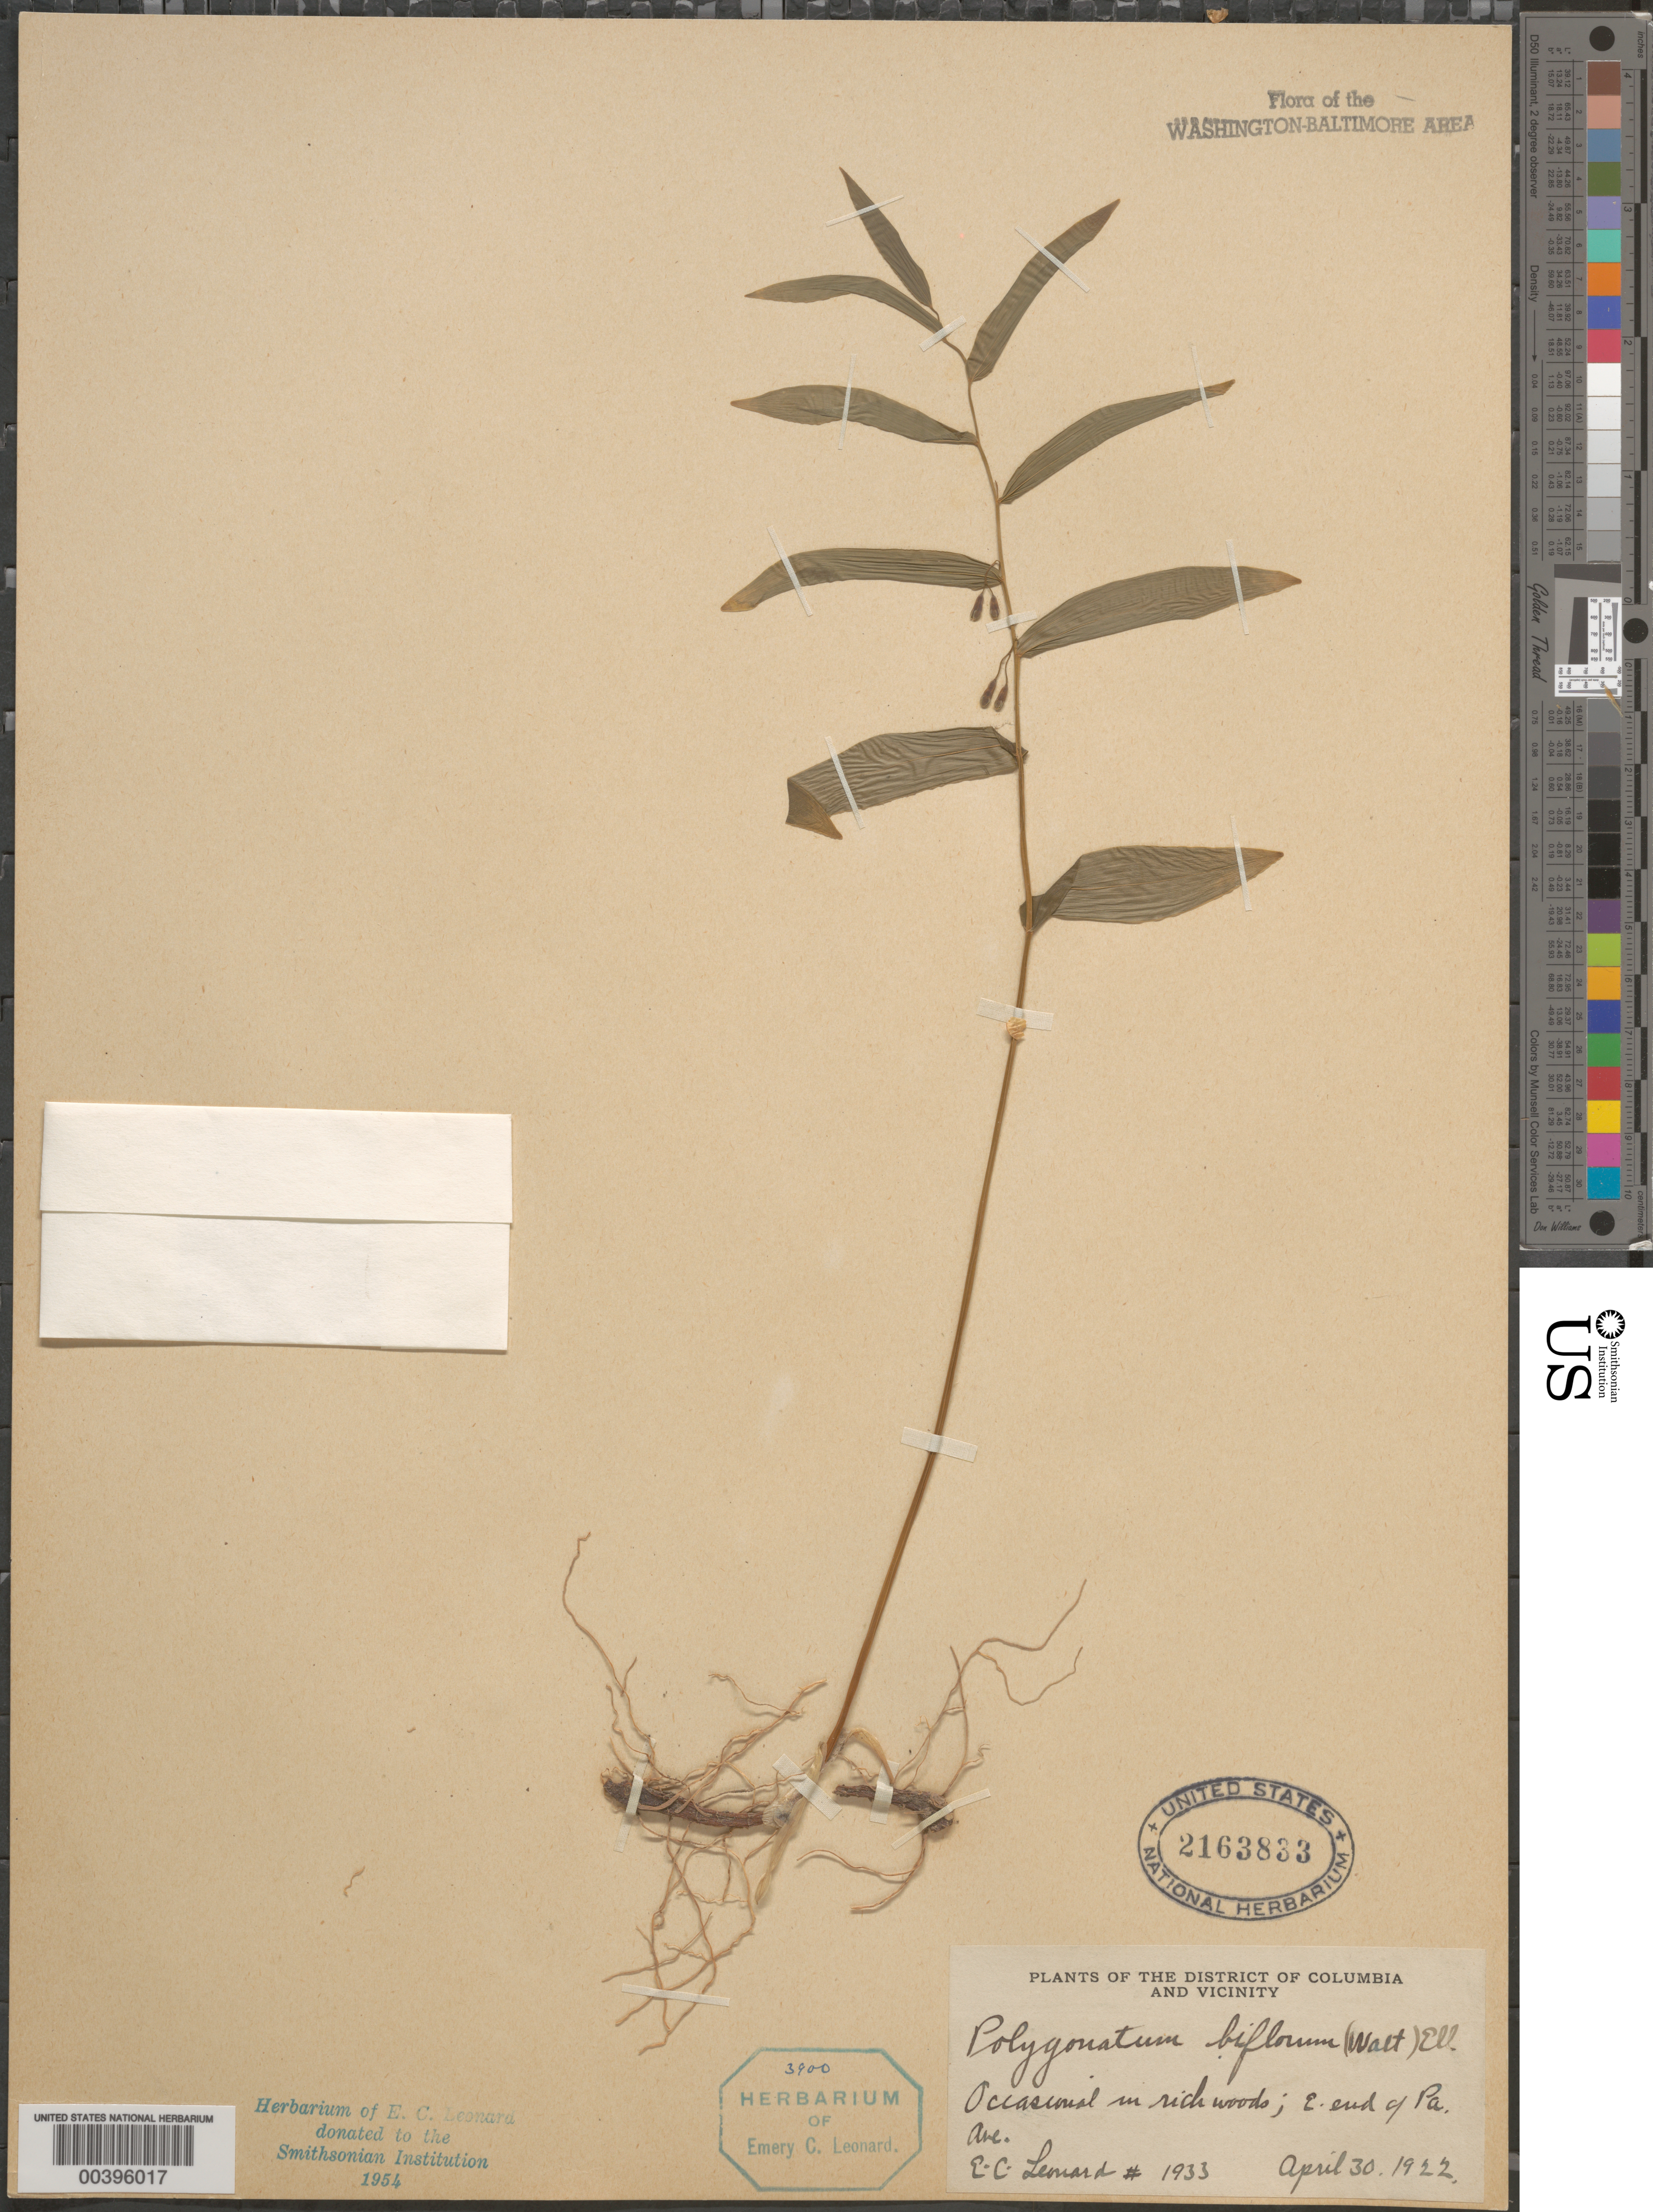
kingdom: Plantae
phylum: Tracheophyta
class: Liliopsida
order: Asparagales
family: Asparagaceae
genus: Polygonatum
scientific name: Polygonatum biflorum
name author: (Walter) Elliott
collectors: E. C. Leonard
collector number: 1933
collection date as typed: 30 Apr 1922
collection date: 1922-04-30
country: United States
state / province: District of Columbia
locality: E of Pennsylvania Ave.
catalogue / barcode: US 2163833